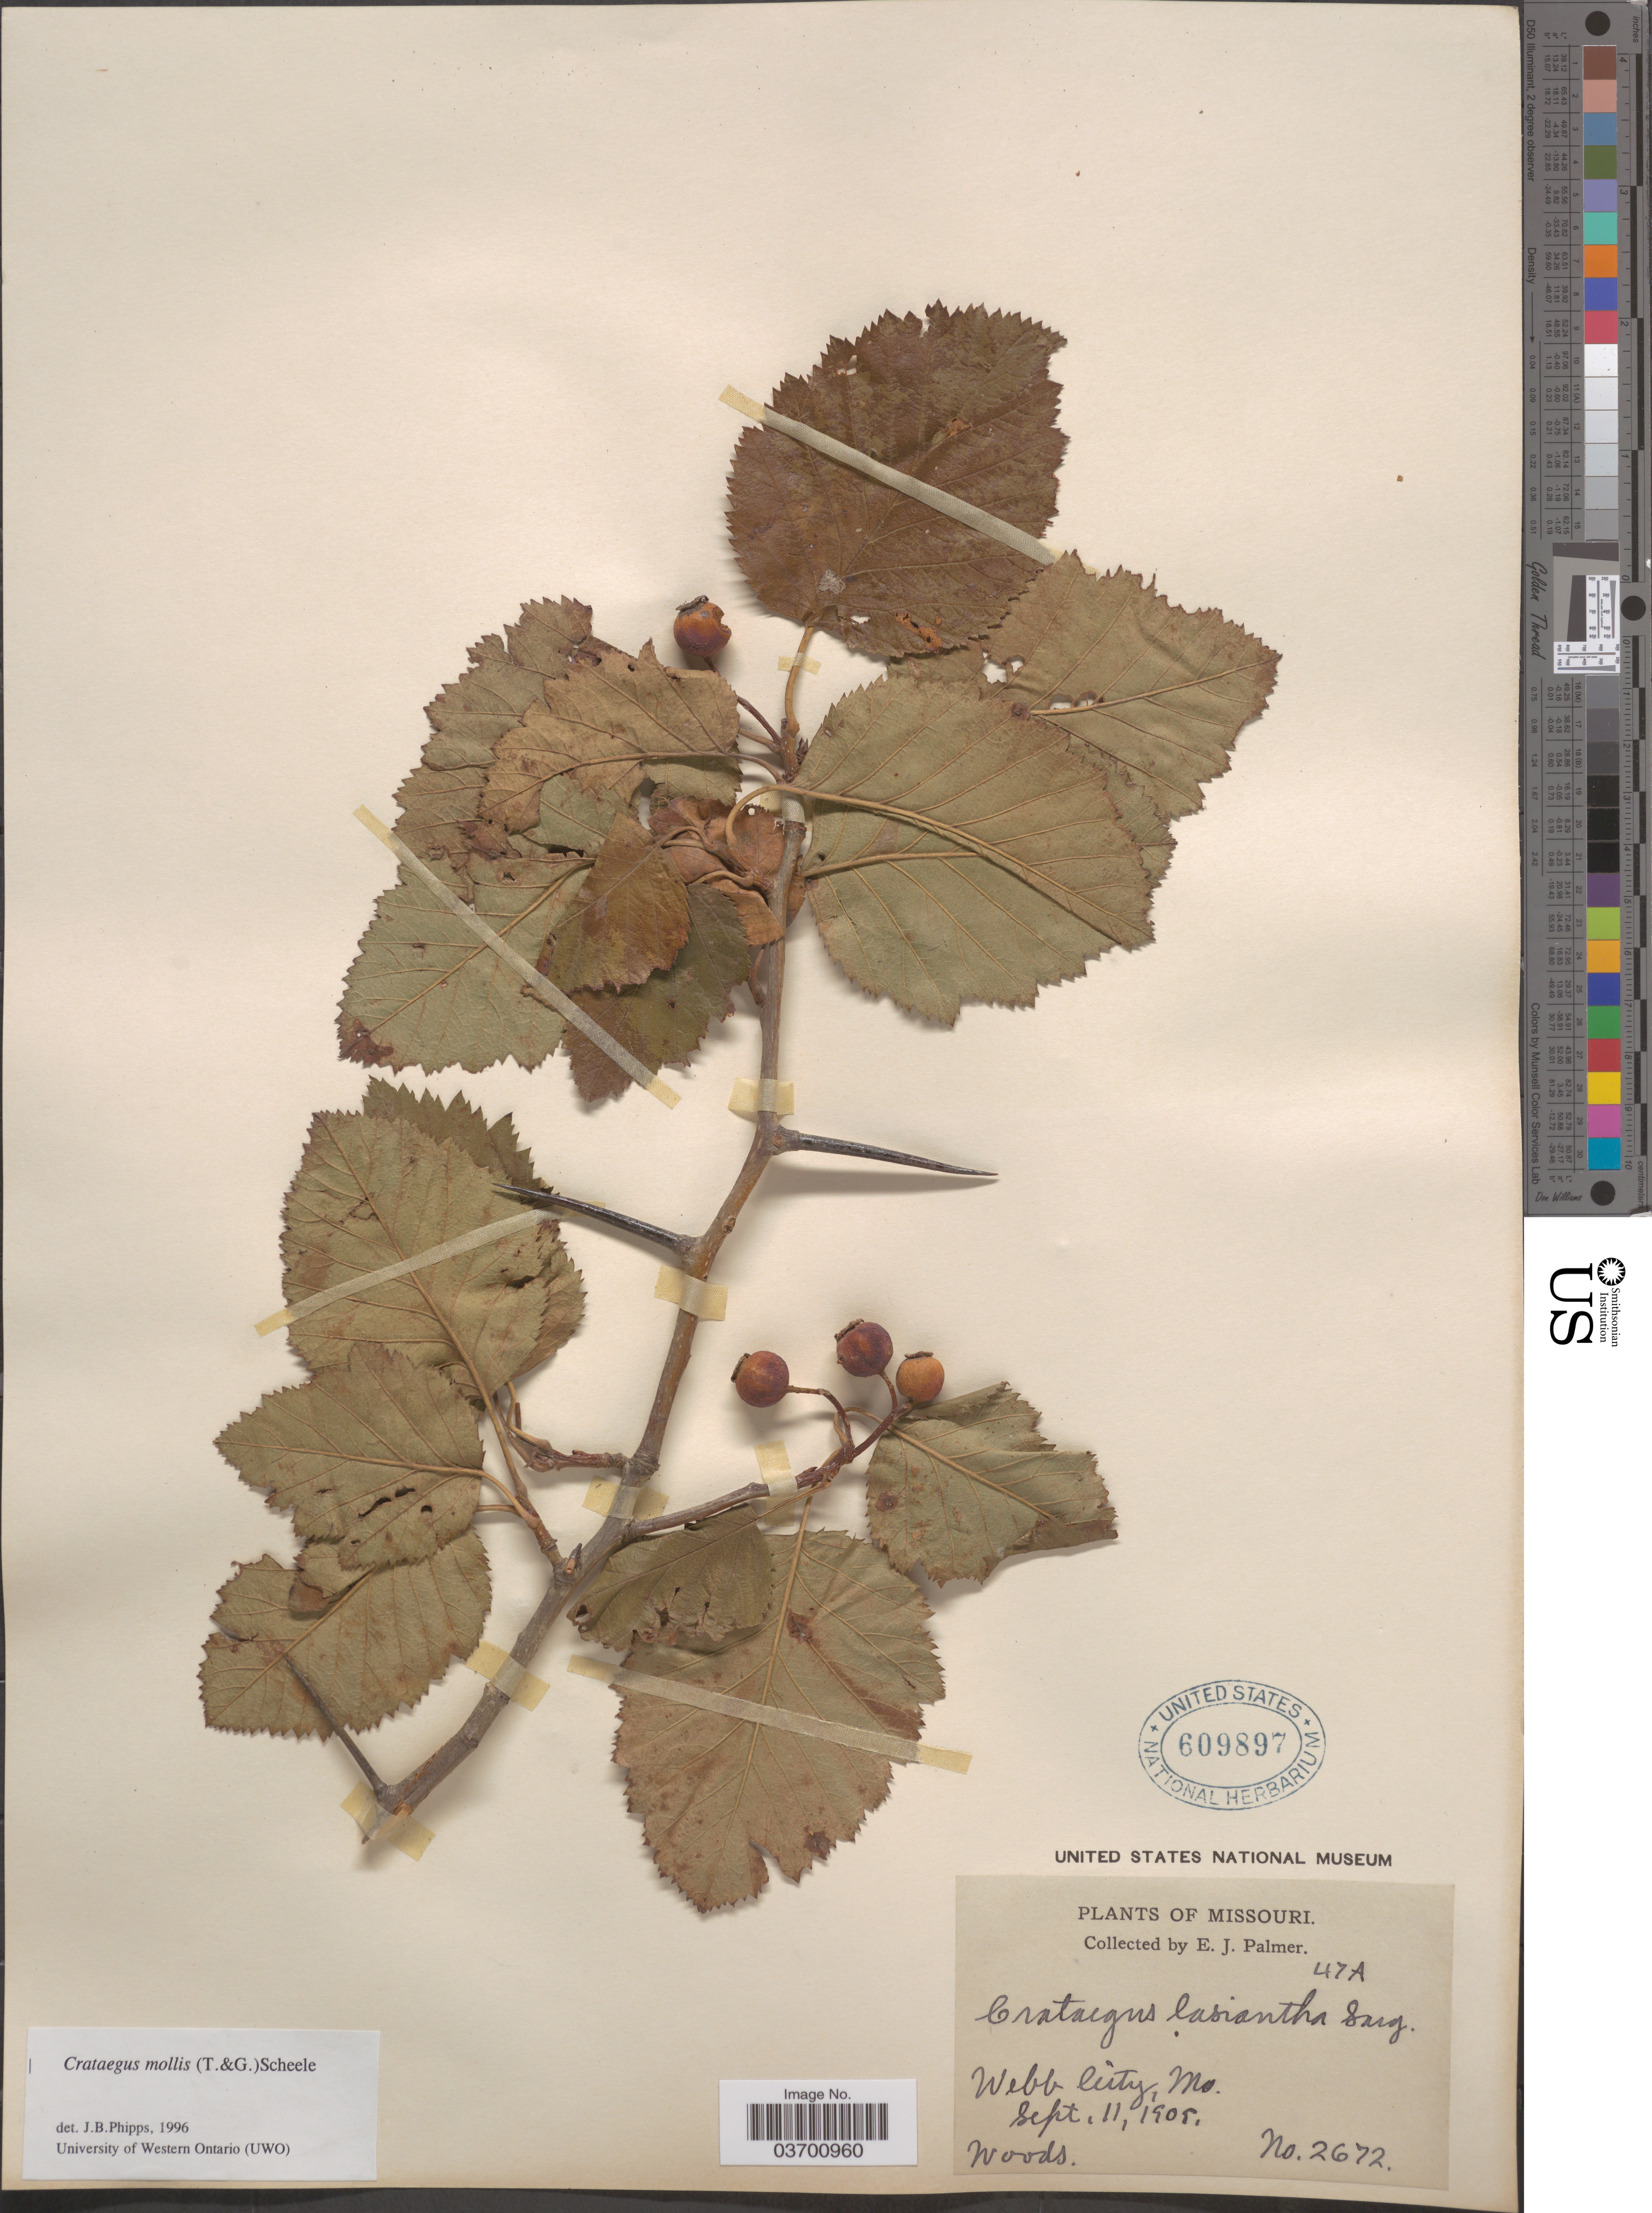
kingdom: Plantae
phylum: Tracheophyta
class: Magnoliopsida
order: Rosales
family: Rosaceae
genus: Crataegus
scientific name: Crataegus mollis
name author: (Torr. & A. Gray) Scheele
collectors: E. J. Palmer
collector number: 2672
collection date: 1905-09-11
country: United States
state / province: Missouri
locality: Webb City.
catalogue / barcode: US 609897